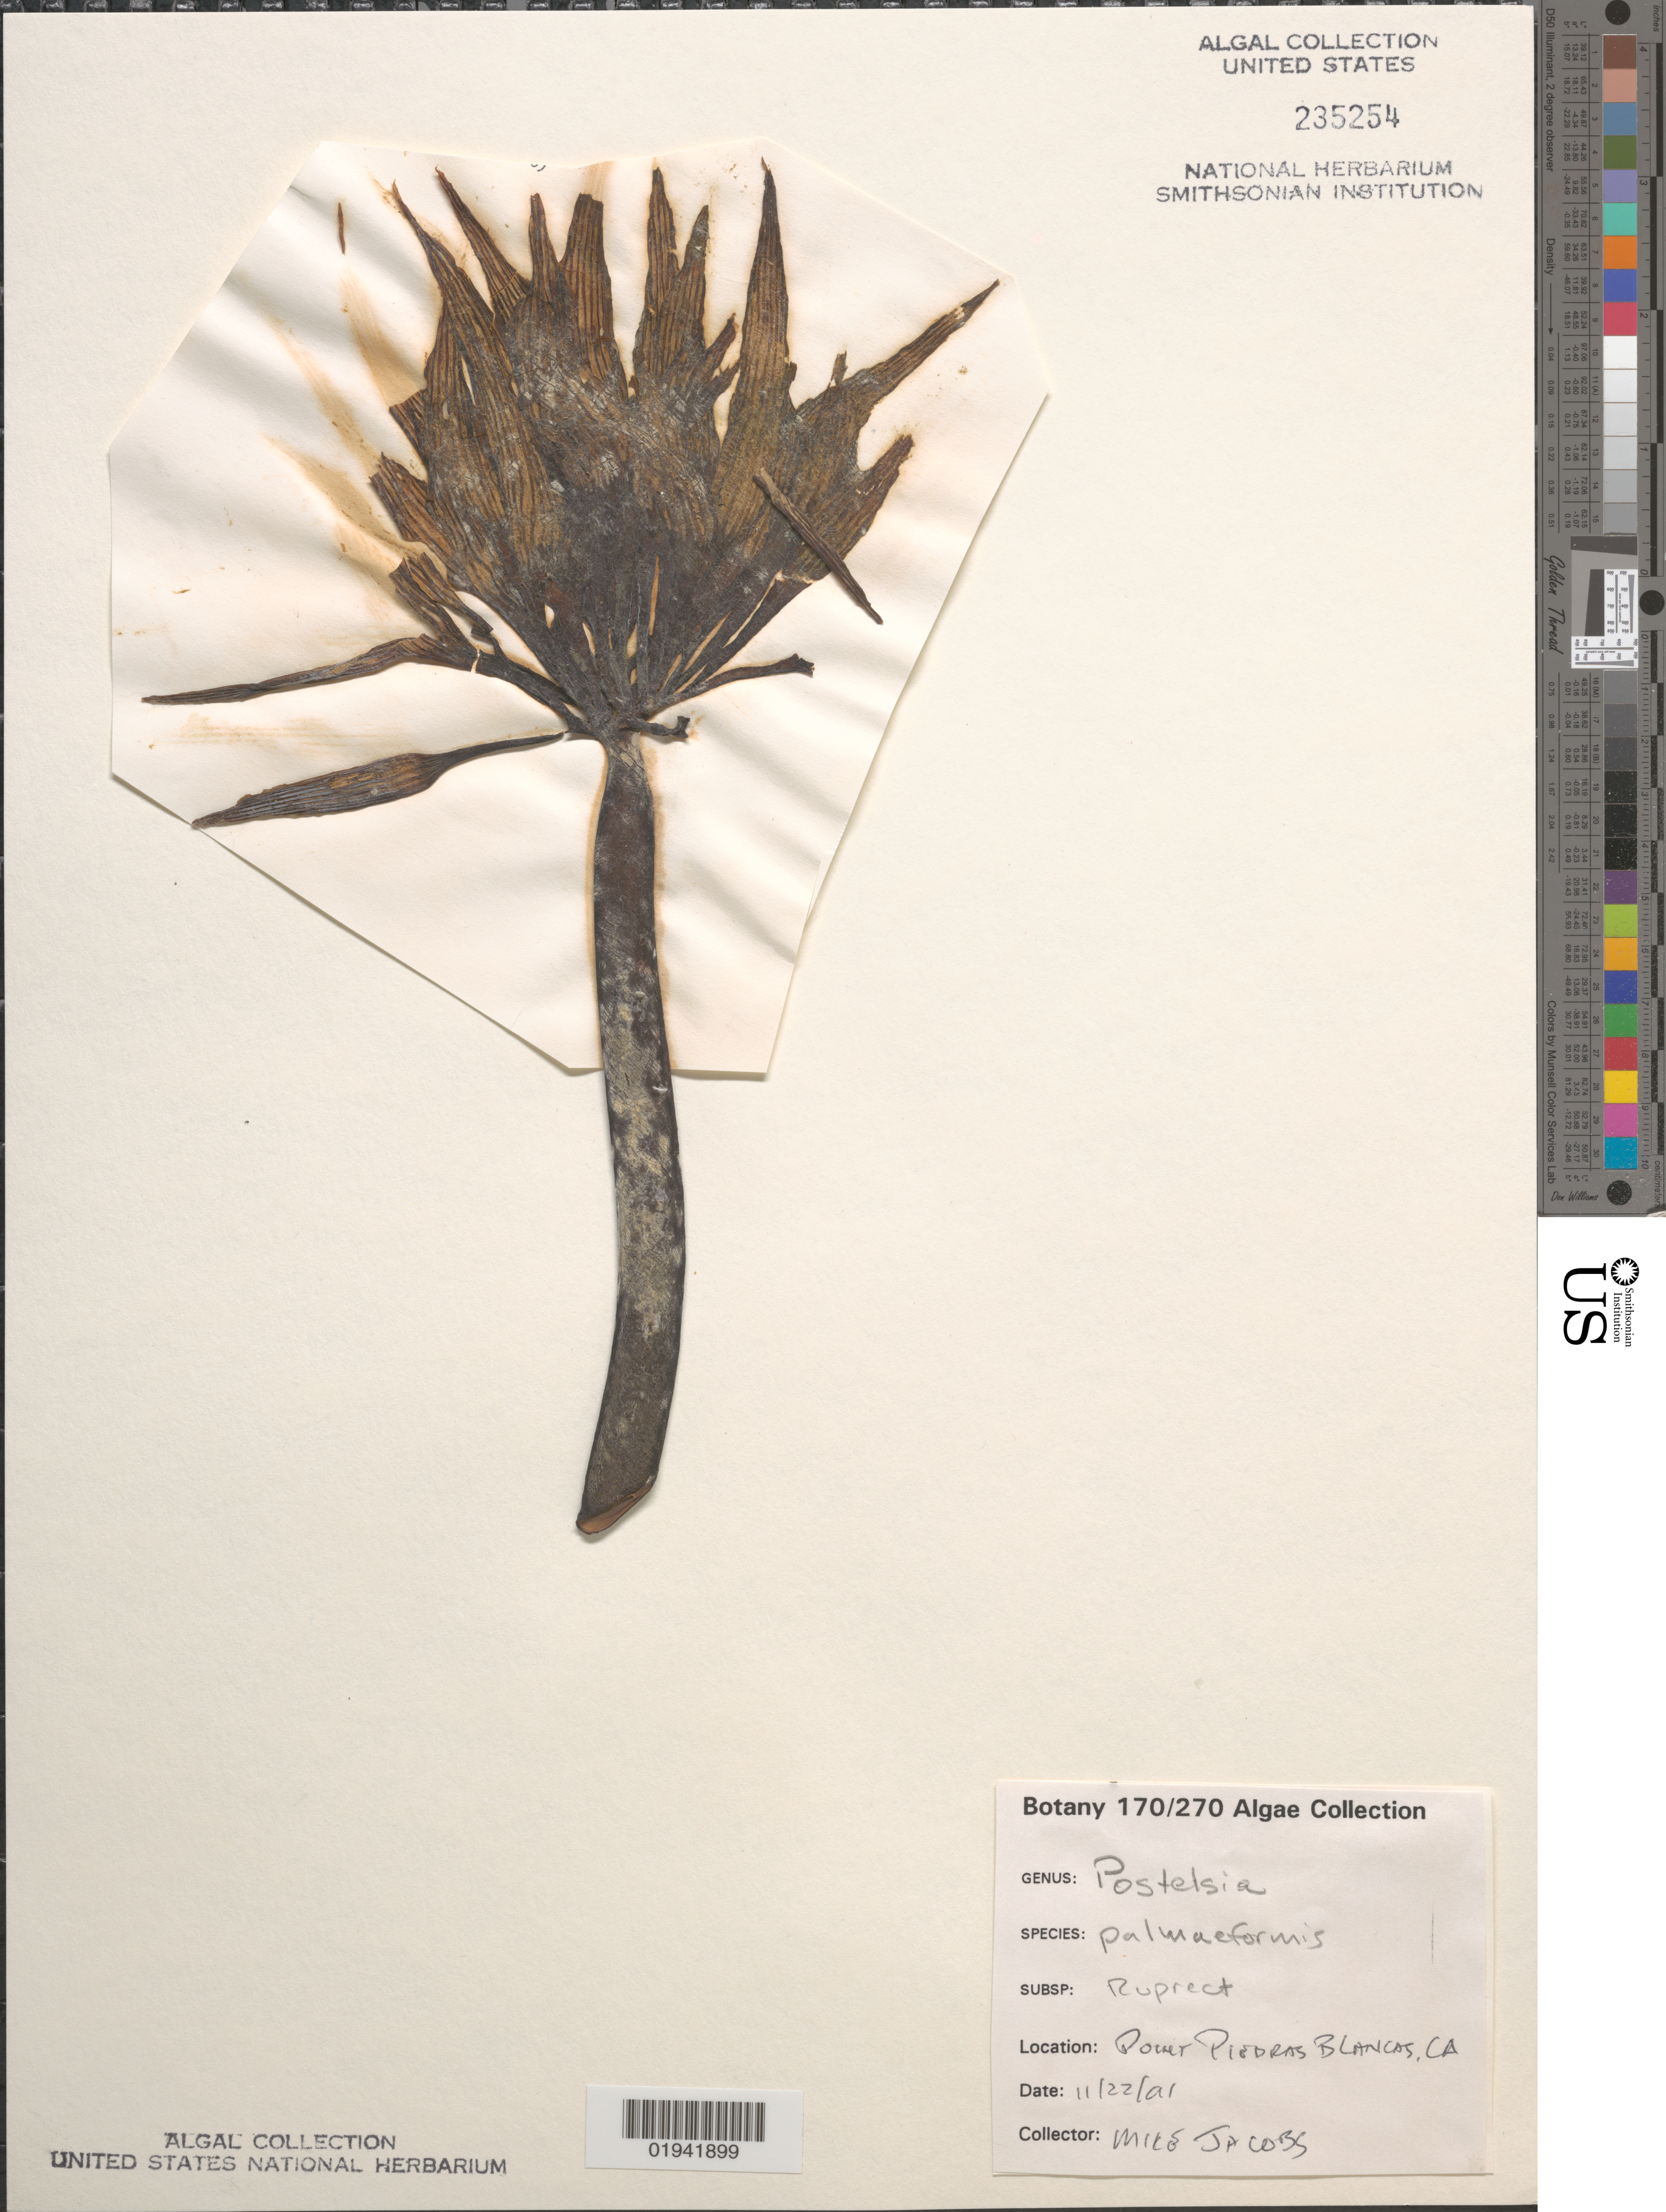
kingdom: Chromista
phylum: Ochrophyta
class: Phaeophyceae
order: Laminariales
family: Laminariaceae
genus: Postelsia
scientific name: Postelsia palmaeformis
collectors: M. Jacobs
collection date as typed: Transcribed d/m/y: 22/11/91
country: United States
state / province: California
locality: Point Piedras Blancas.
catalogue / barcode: US 235254